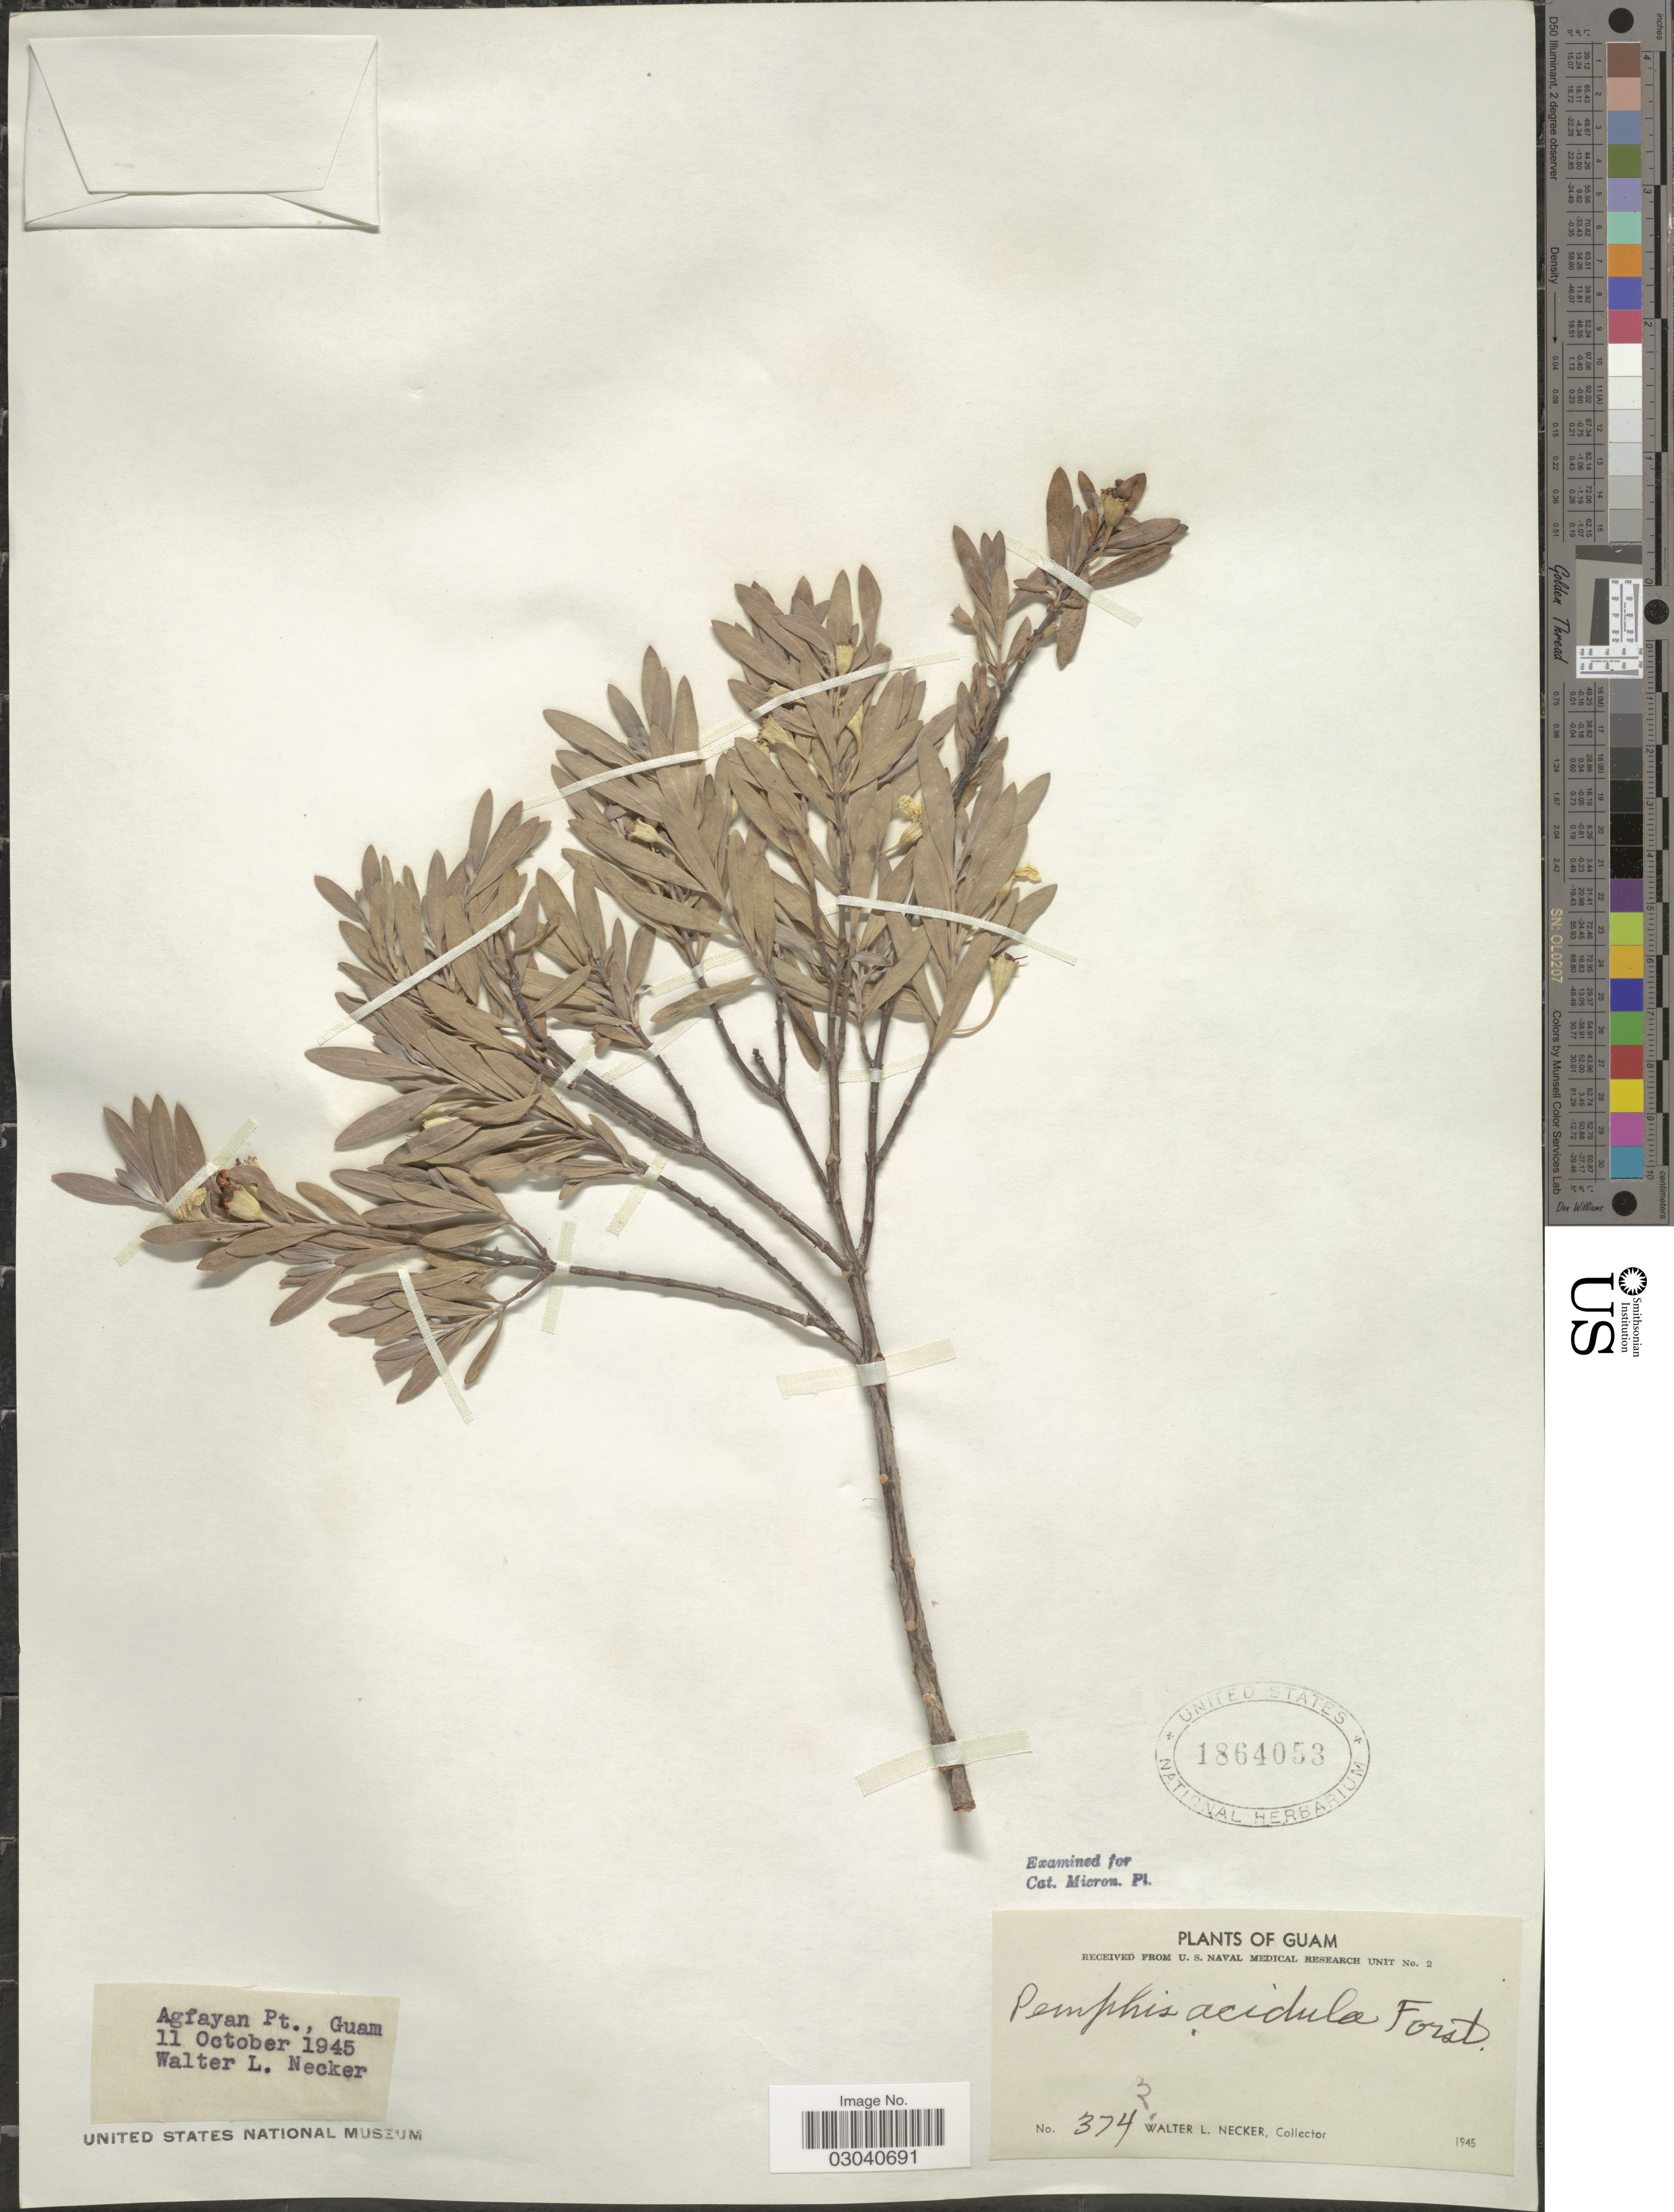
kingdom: Plantae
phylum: Tracheophyta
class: Magnoliopsida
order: Myrtales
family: Lythraceae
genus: Pemphis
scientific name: Pemphis acidula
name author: J.R. Forst. & G. Forst.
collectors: W. L. Necker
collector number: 3743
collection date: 1945-10-11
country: Guam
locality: Agfayan Pt.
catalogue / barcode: US 1864053